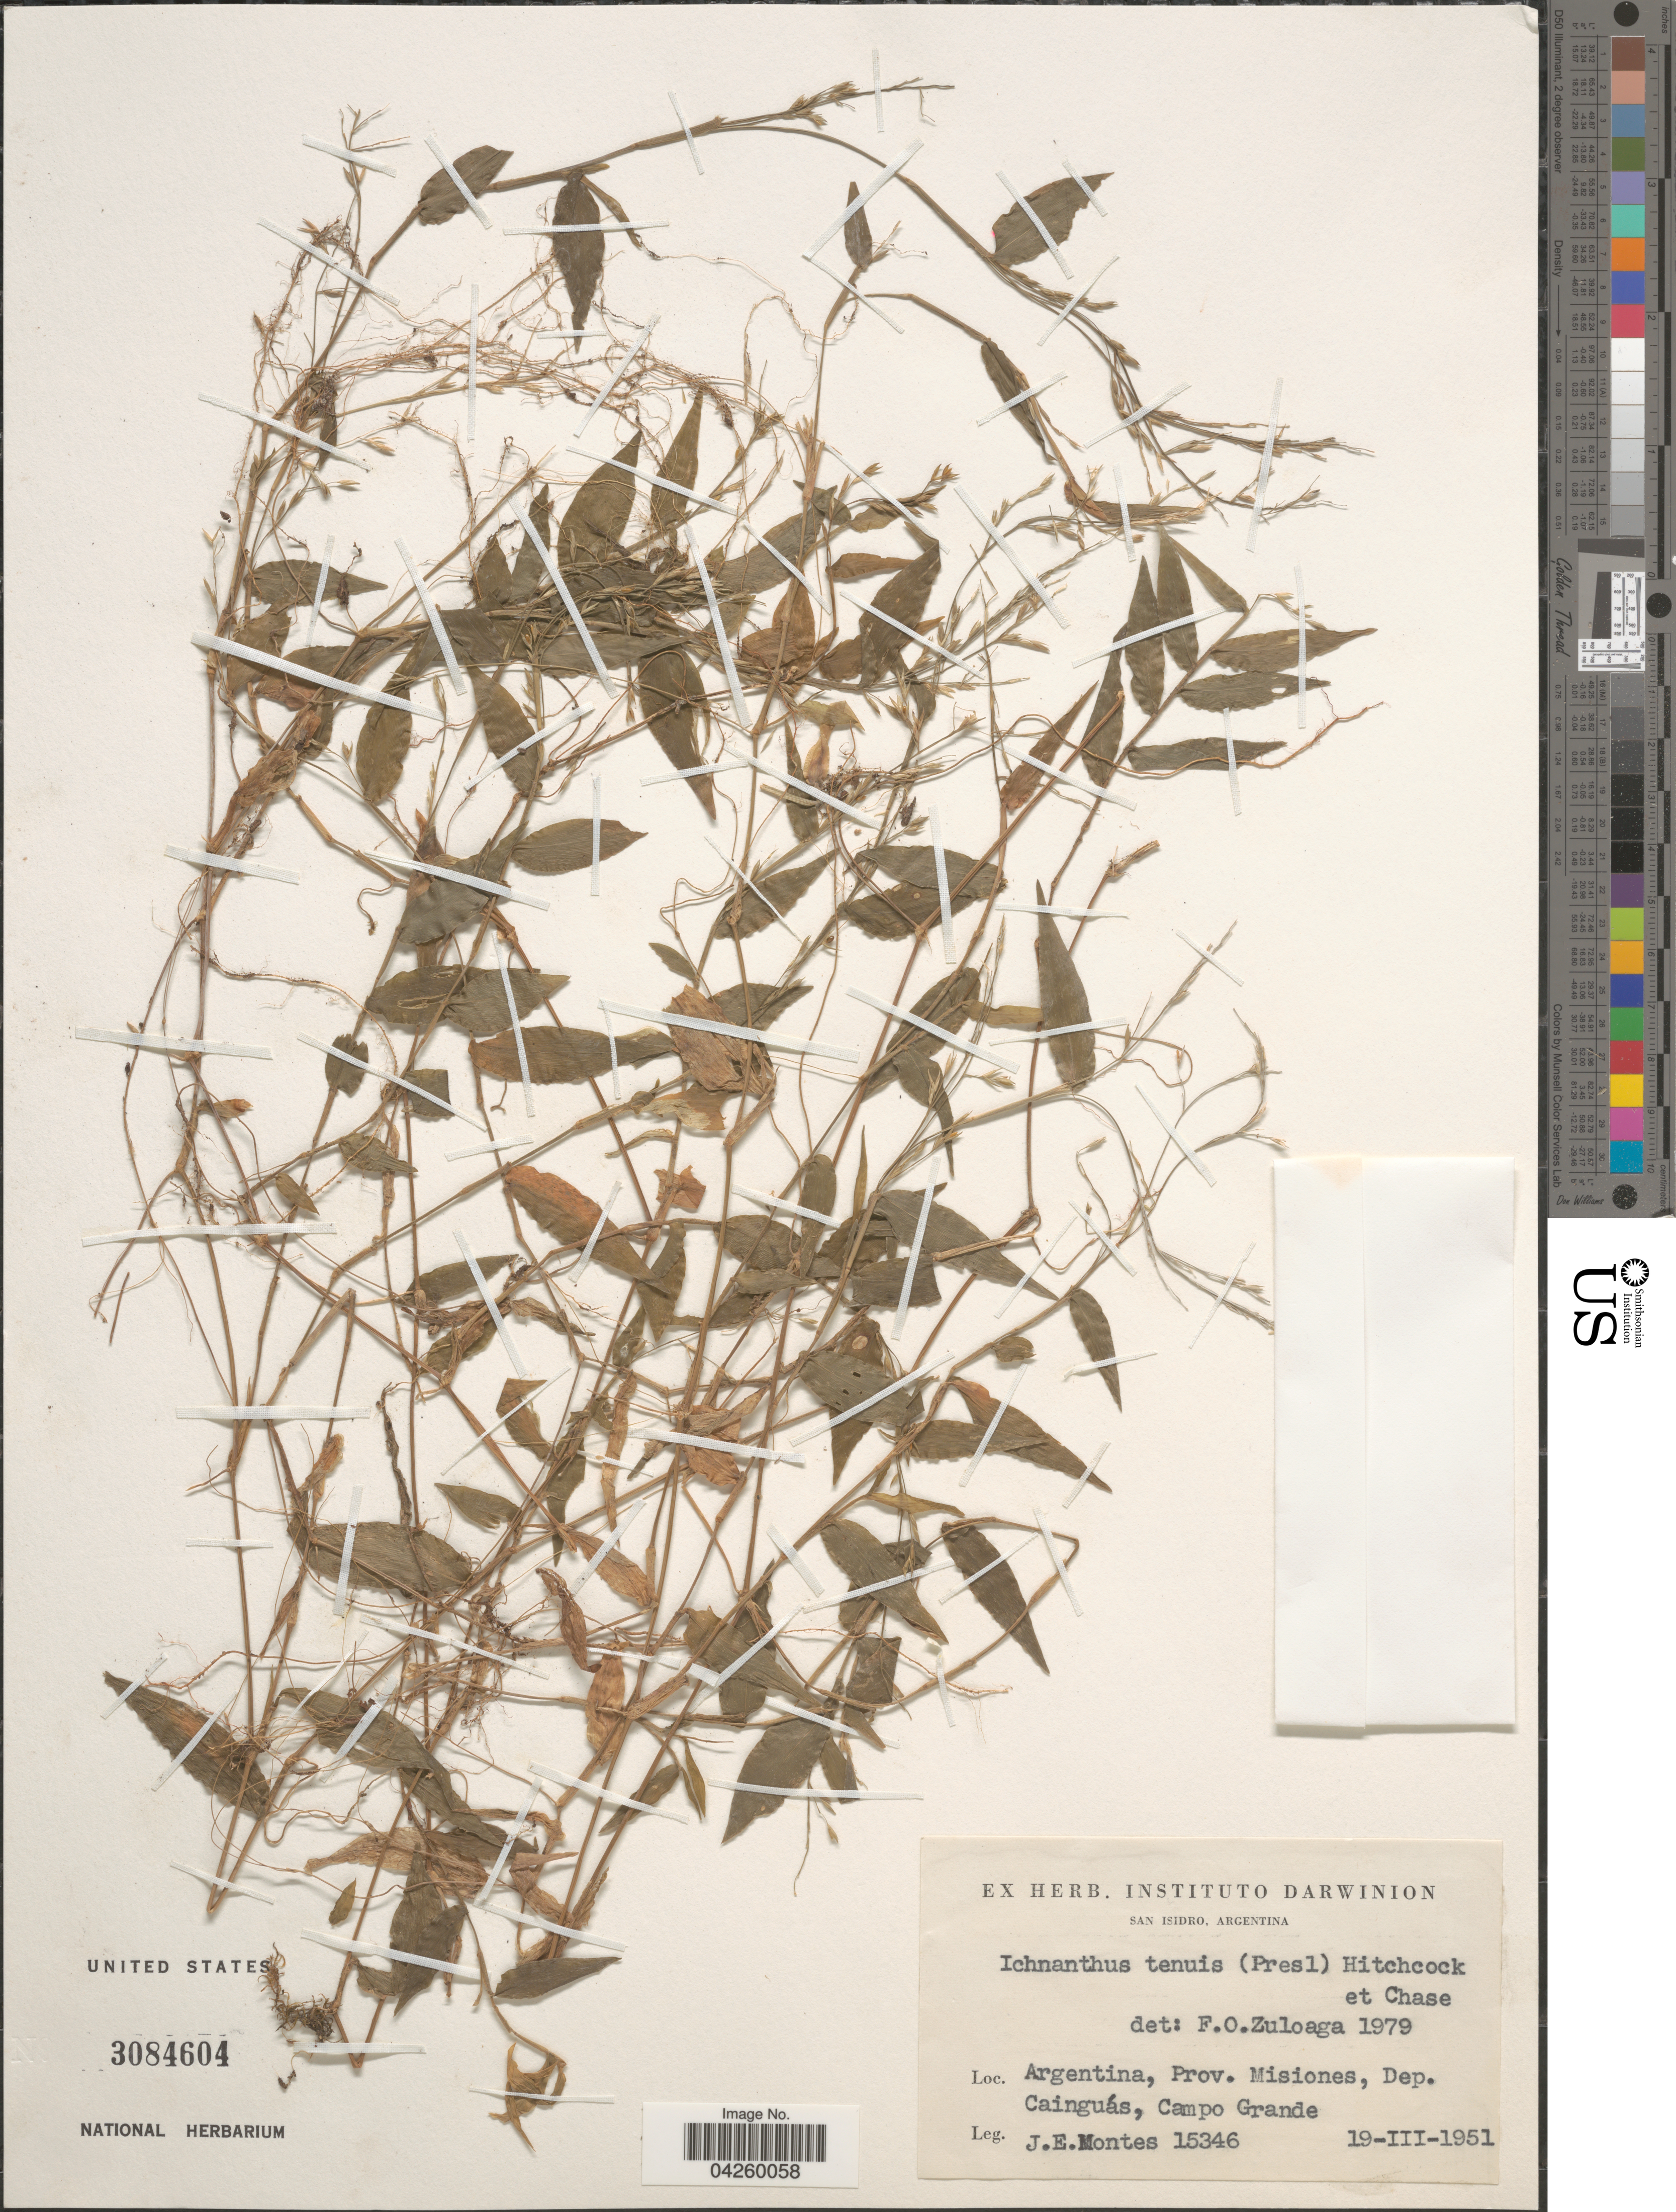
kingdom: Plantae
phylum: Tracheophyta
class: Liliopsida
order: Poales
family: Poaceae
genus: Ichnanthus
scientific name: Ichnanthus tenuis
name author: (J. Presl) Hitchc. & Chase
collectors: J. E. Montes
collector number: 15346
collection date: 1951-03-19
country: Argentina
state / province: Misiones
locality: Dep. Cainguás, Campo Grande.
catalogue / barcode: US 3084604